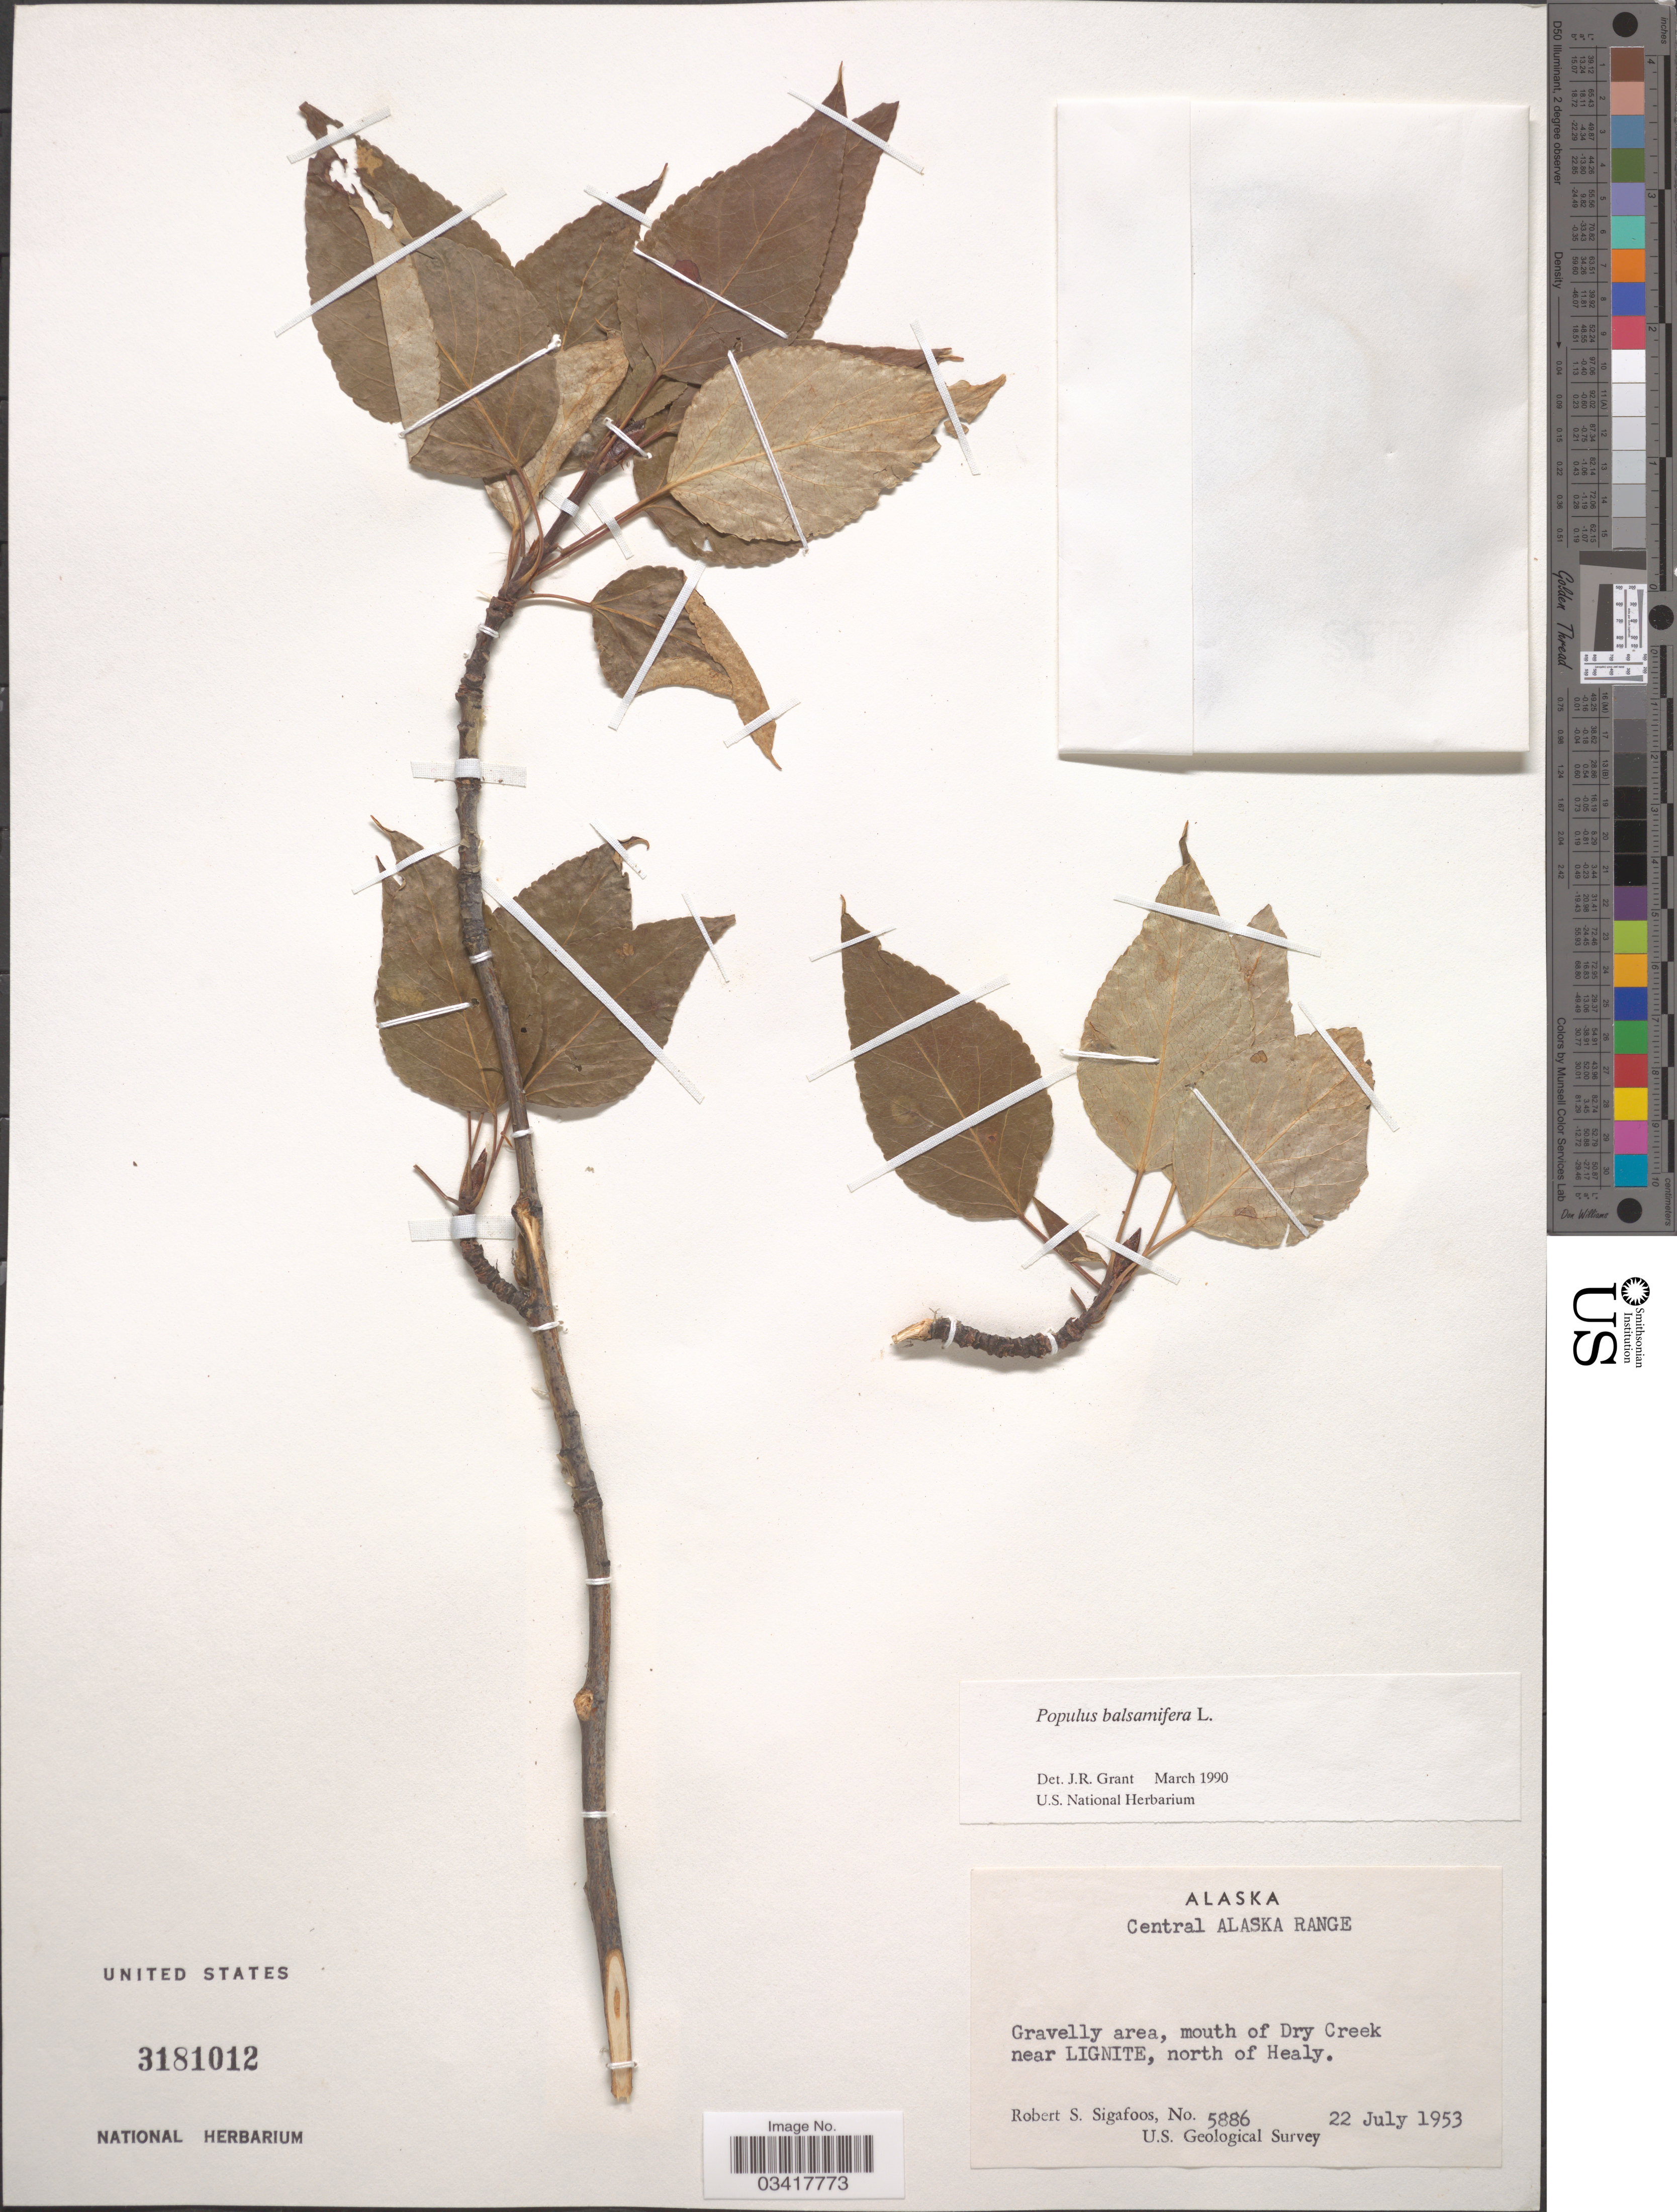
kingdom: Plantae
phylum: Tracheophyta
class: Magnoliopsida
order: Malpighiales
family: Salicaceae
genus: Populus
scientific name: Populus balsamifera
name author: L.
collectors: R. Sigafoos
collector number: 5886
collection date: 1953-07-22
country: United States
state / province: Alaska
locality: Central Alaska Range. Gravelly area, mouth of Dry Creek near Lignite, north of Healy.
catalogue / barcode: US 3181012